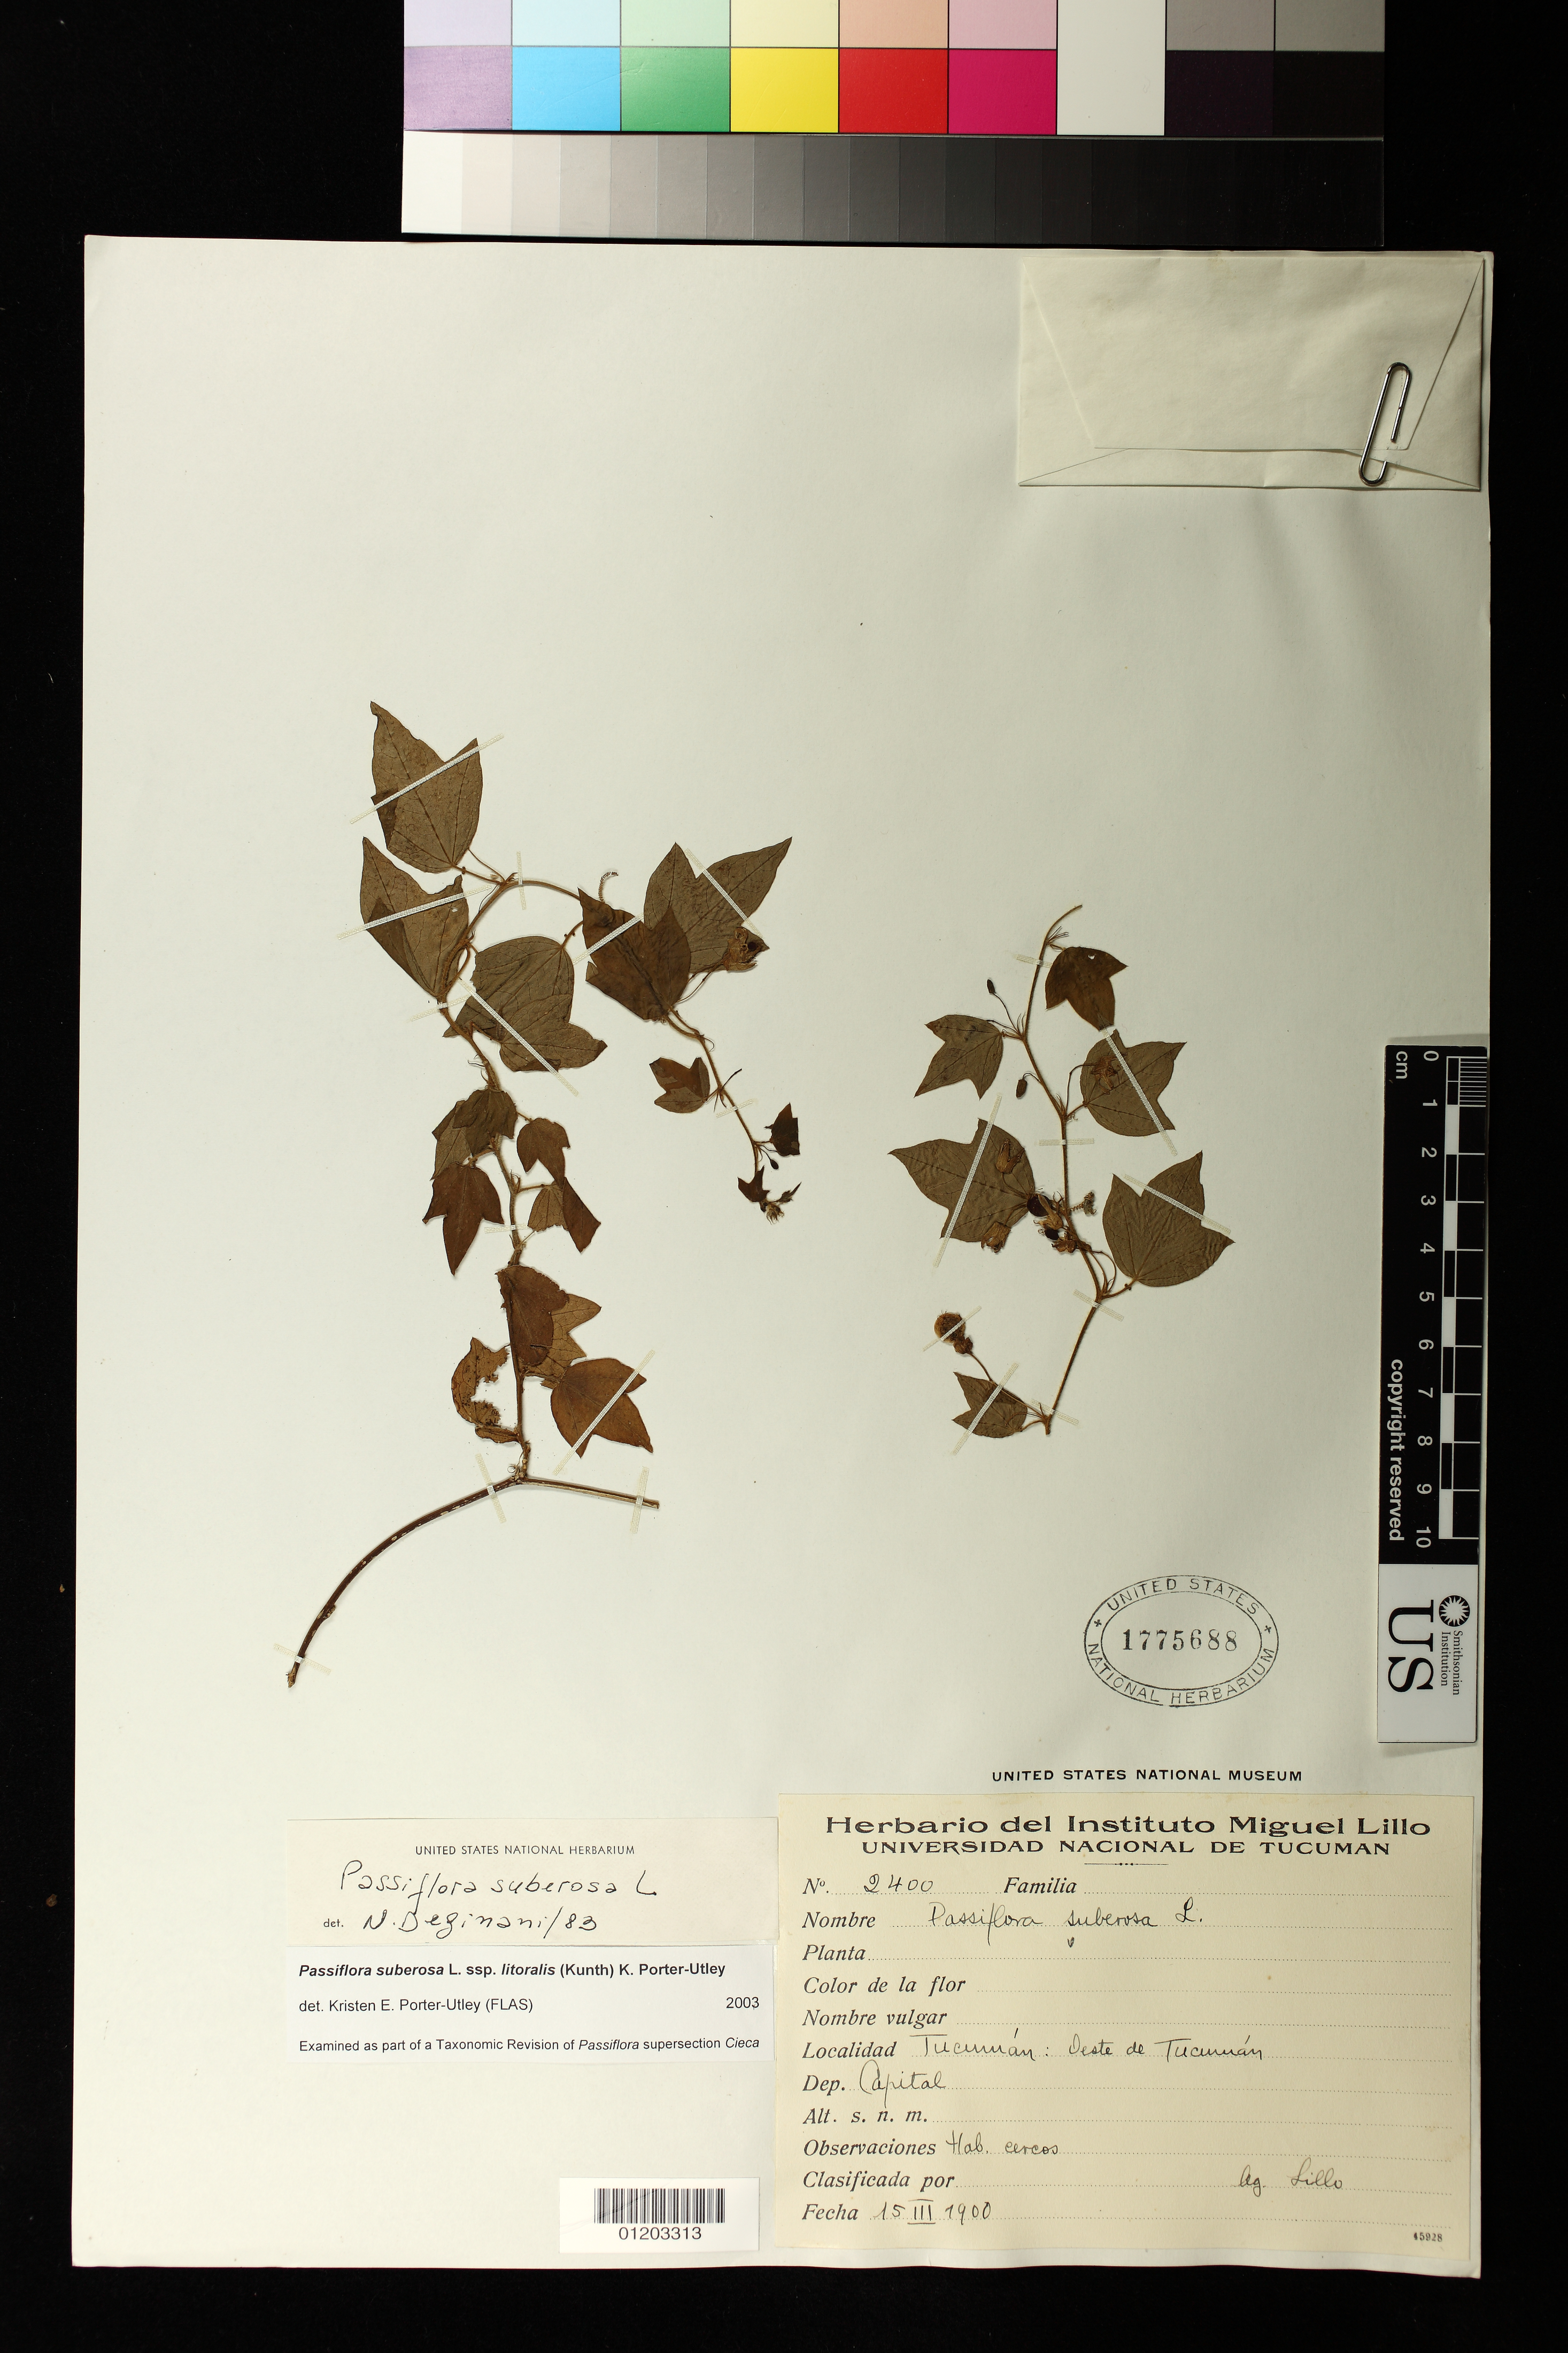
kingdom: Plantae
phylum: Tracheophyta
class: Magnoliopsida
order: Malpighiales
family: Passifloraceae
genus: Passiflora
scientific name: Passiflora suberosa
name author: L.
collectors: M. Lillo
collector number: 2400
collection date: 1900-03-15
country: Argentina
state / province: Tucuman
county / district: Capital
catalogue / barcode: US 1775688